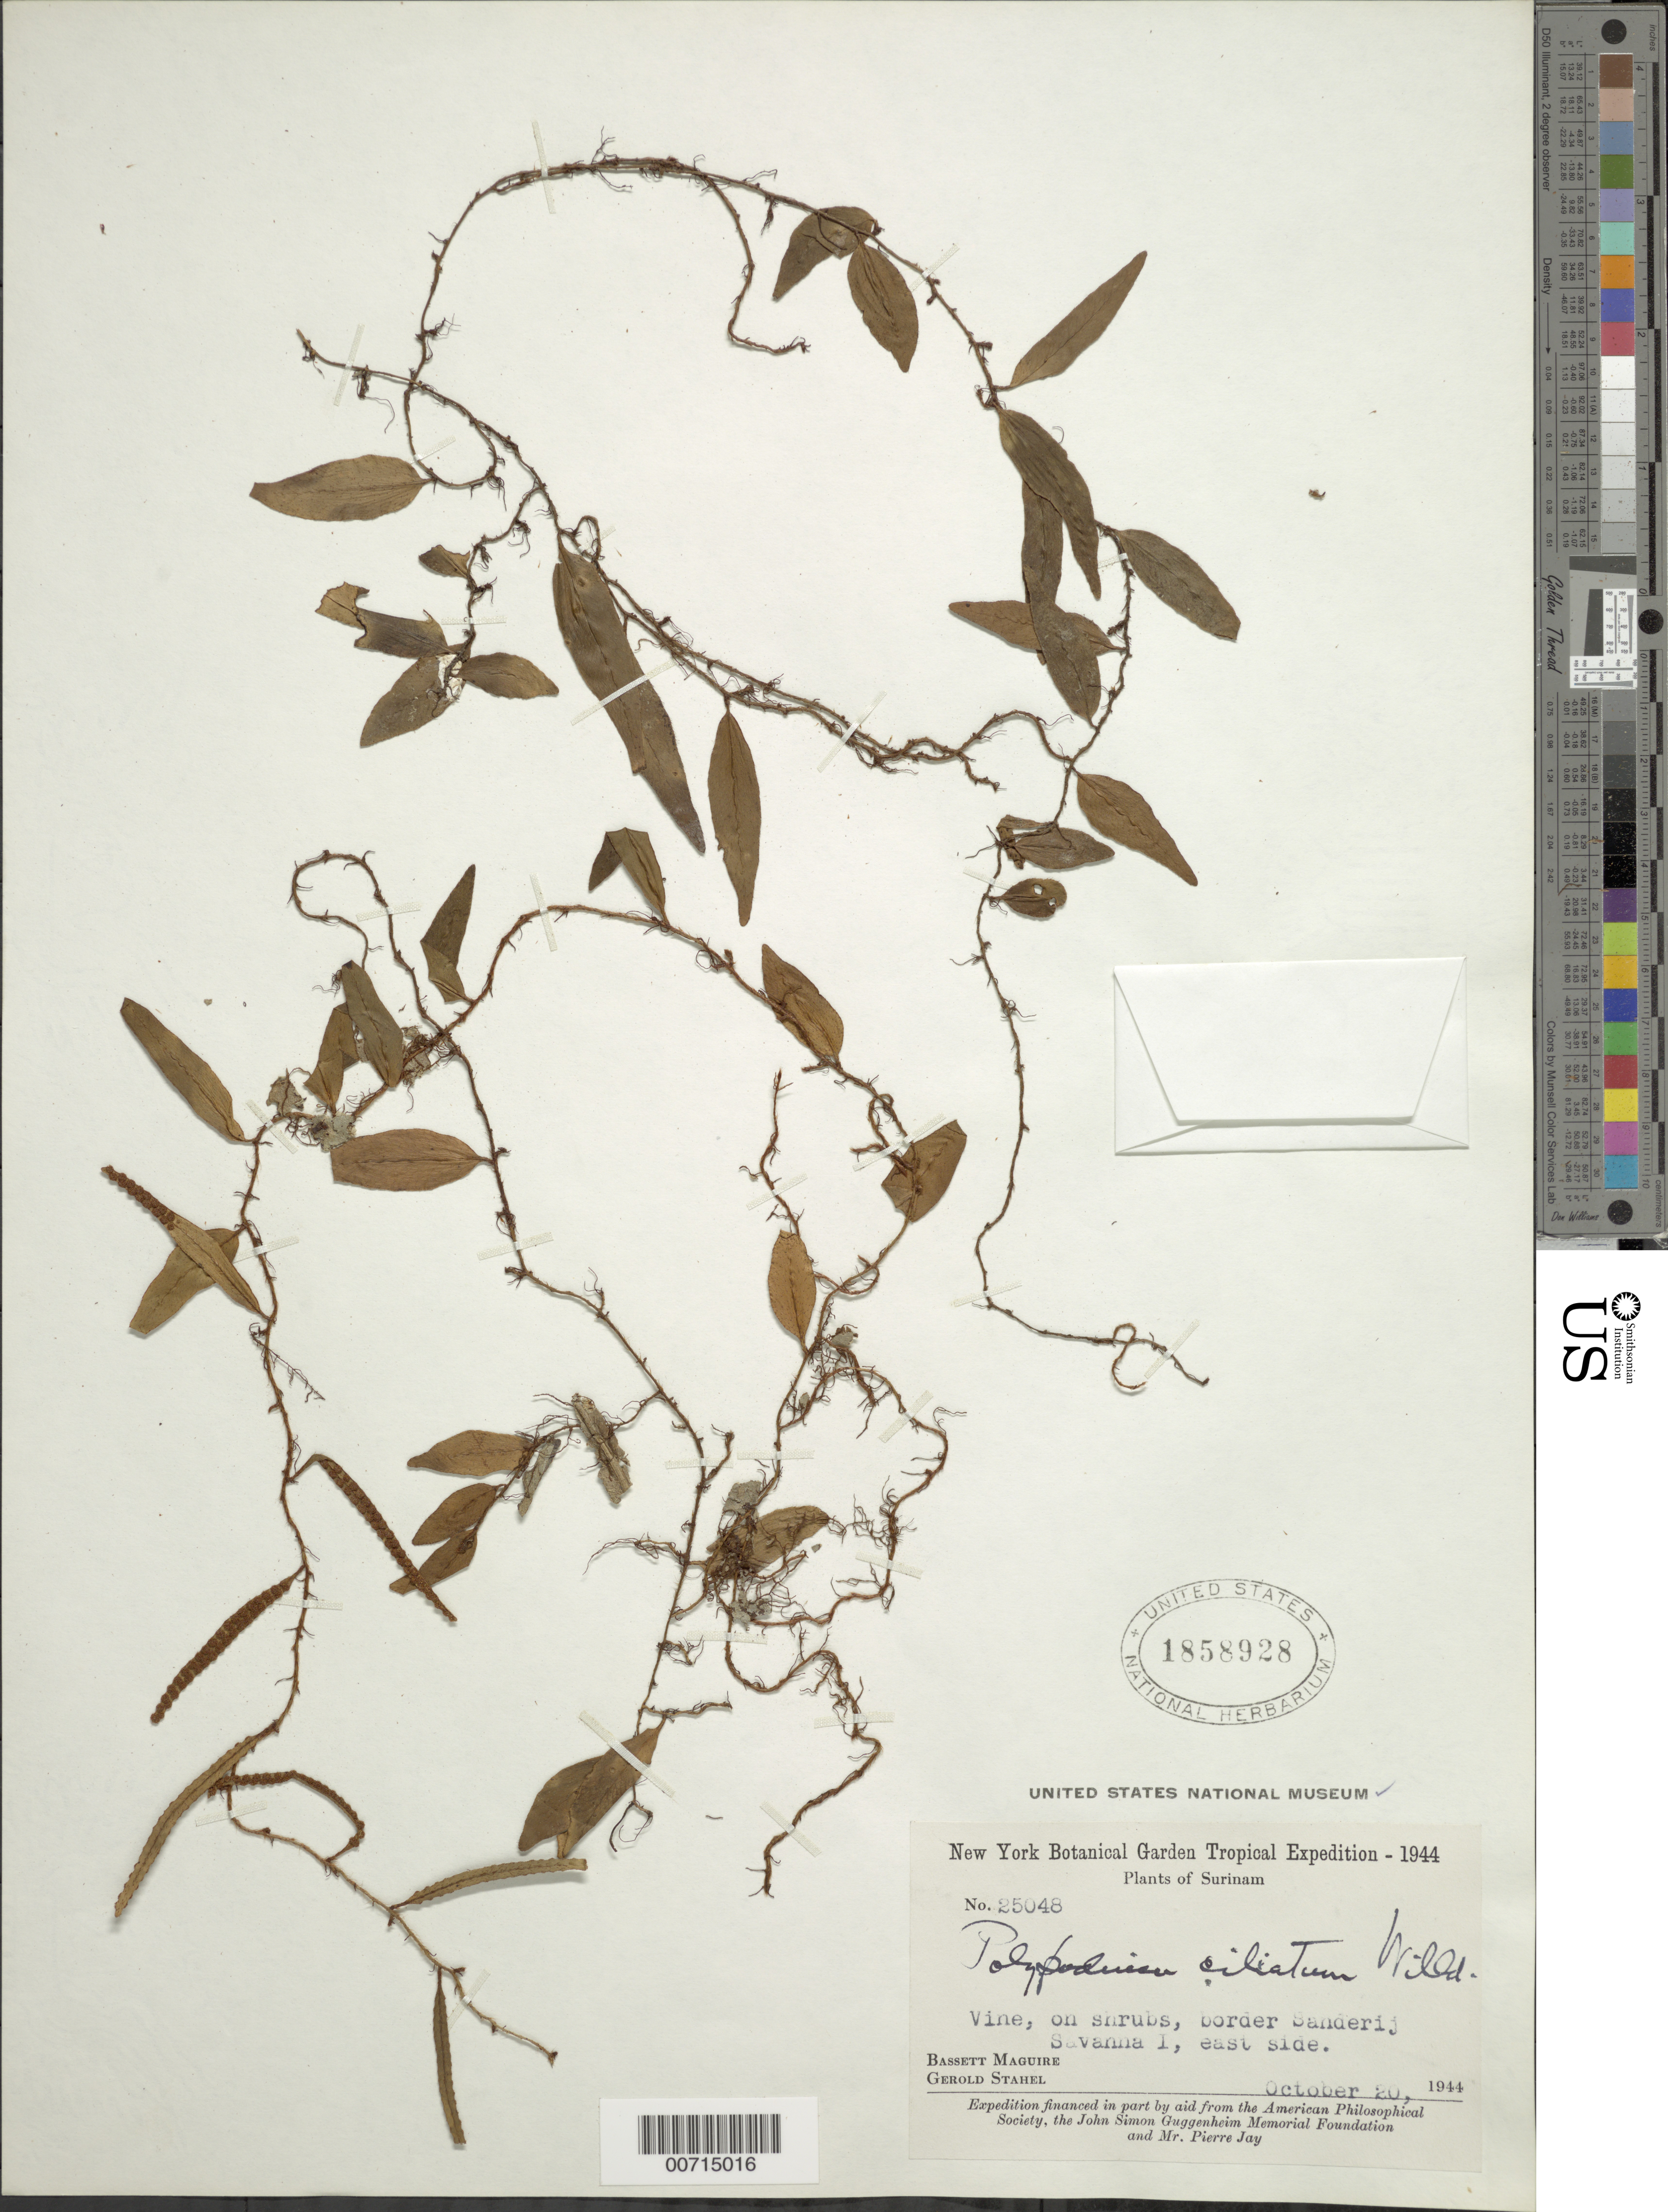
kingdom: Plantae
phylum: Tracheophyta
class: Polypodiopsida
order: Polypodiales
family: Polypodiaceae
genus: Microgramma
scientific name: Microgramma reptans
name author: (Cav.) A.R. Sm.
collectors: B. Maguire & G. Stahel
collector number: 25048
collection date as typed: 20-Oct-44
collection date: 1944-10-20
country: Suriname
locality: Zanderij Savanna I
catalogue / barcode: US 1858928